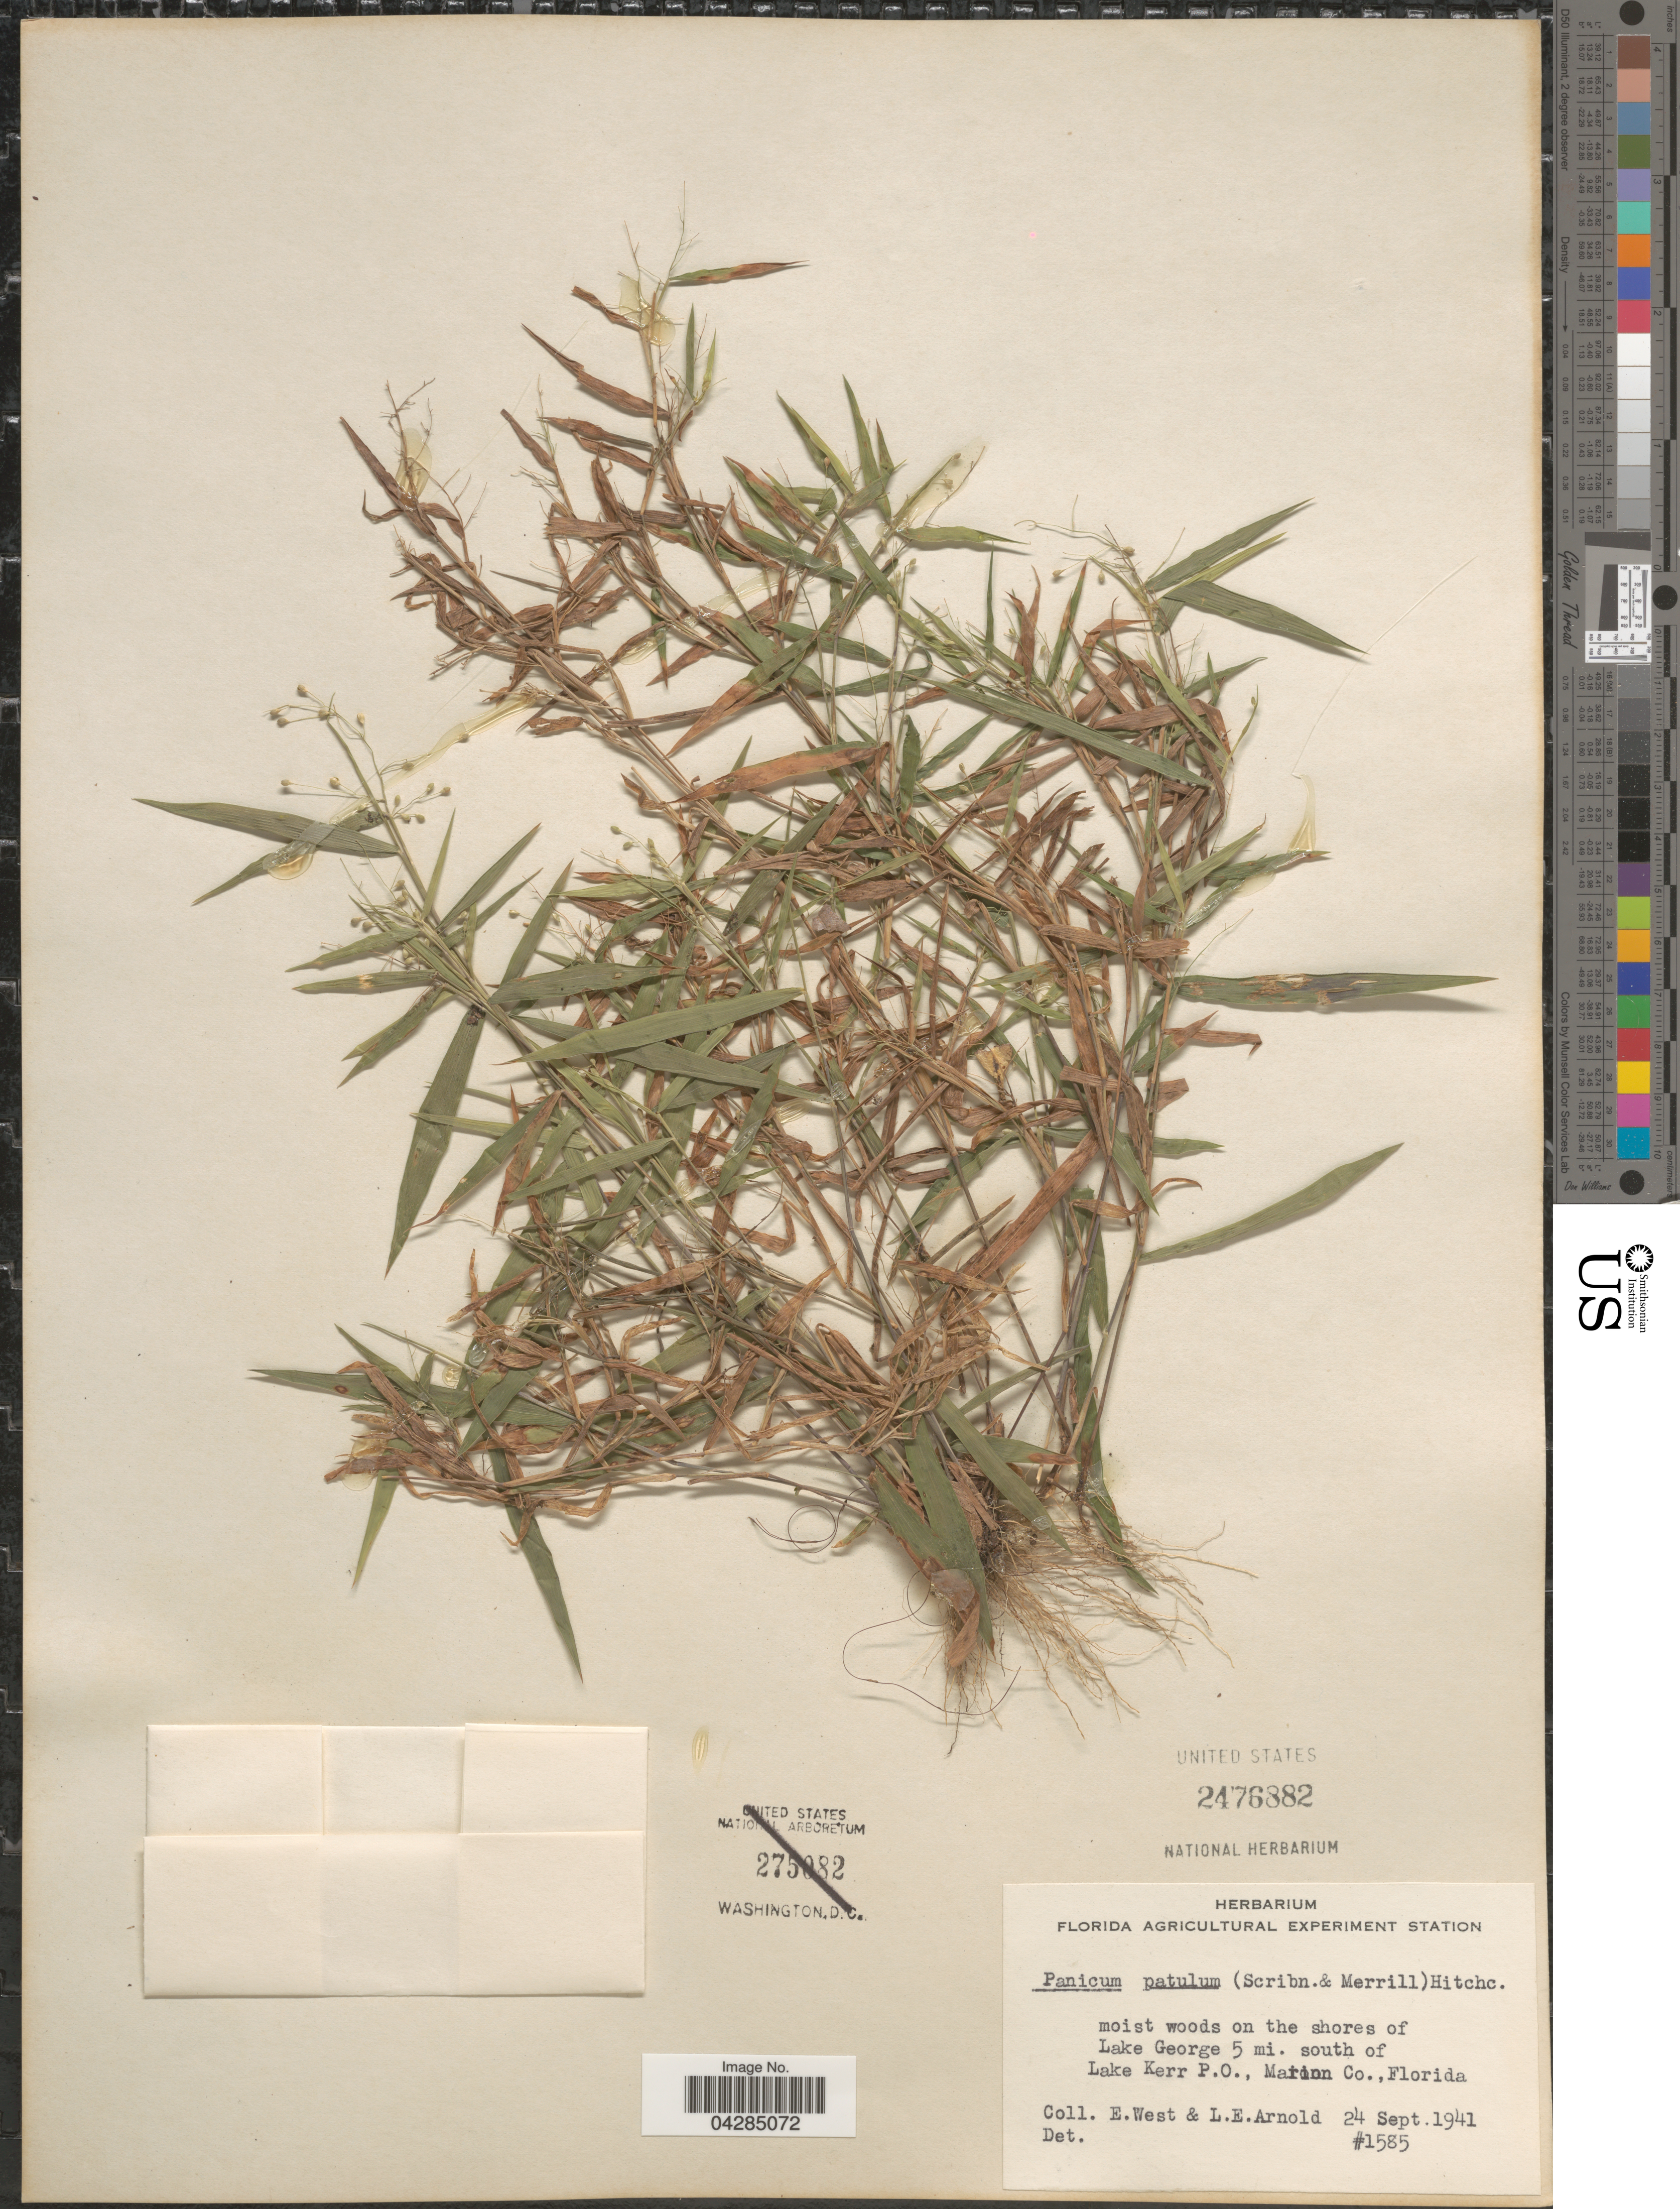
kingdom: Plantae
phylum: Tracheophyta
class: Liliopsida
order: Poales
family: Poaceae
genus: Dichanthelium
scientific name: Dichanthelium portoricense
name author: (Desv. ex Ham.) B.F. Hansen & Wunderlin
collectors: E. West & L. E. Arnold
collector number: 1585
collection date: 1941-09-24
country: United States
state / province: Florida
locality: Moist woods on the shores of Lake George 5 mi. south of Lake Kerr P. O., Marion Co.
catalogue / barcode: US 2476882